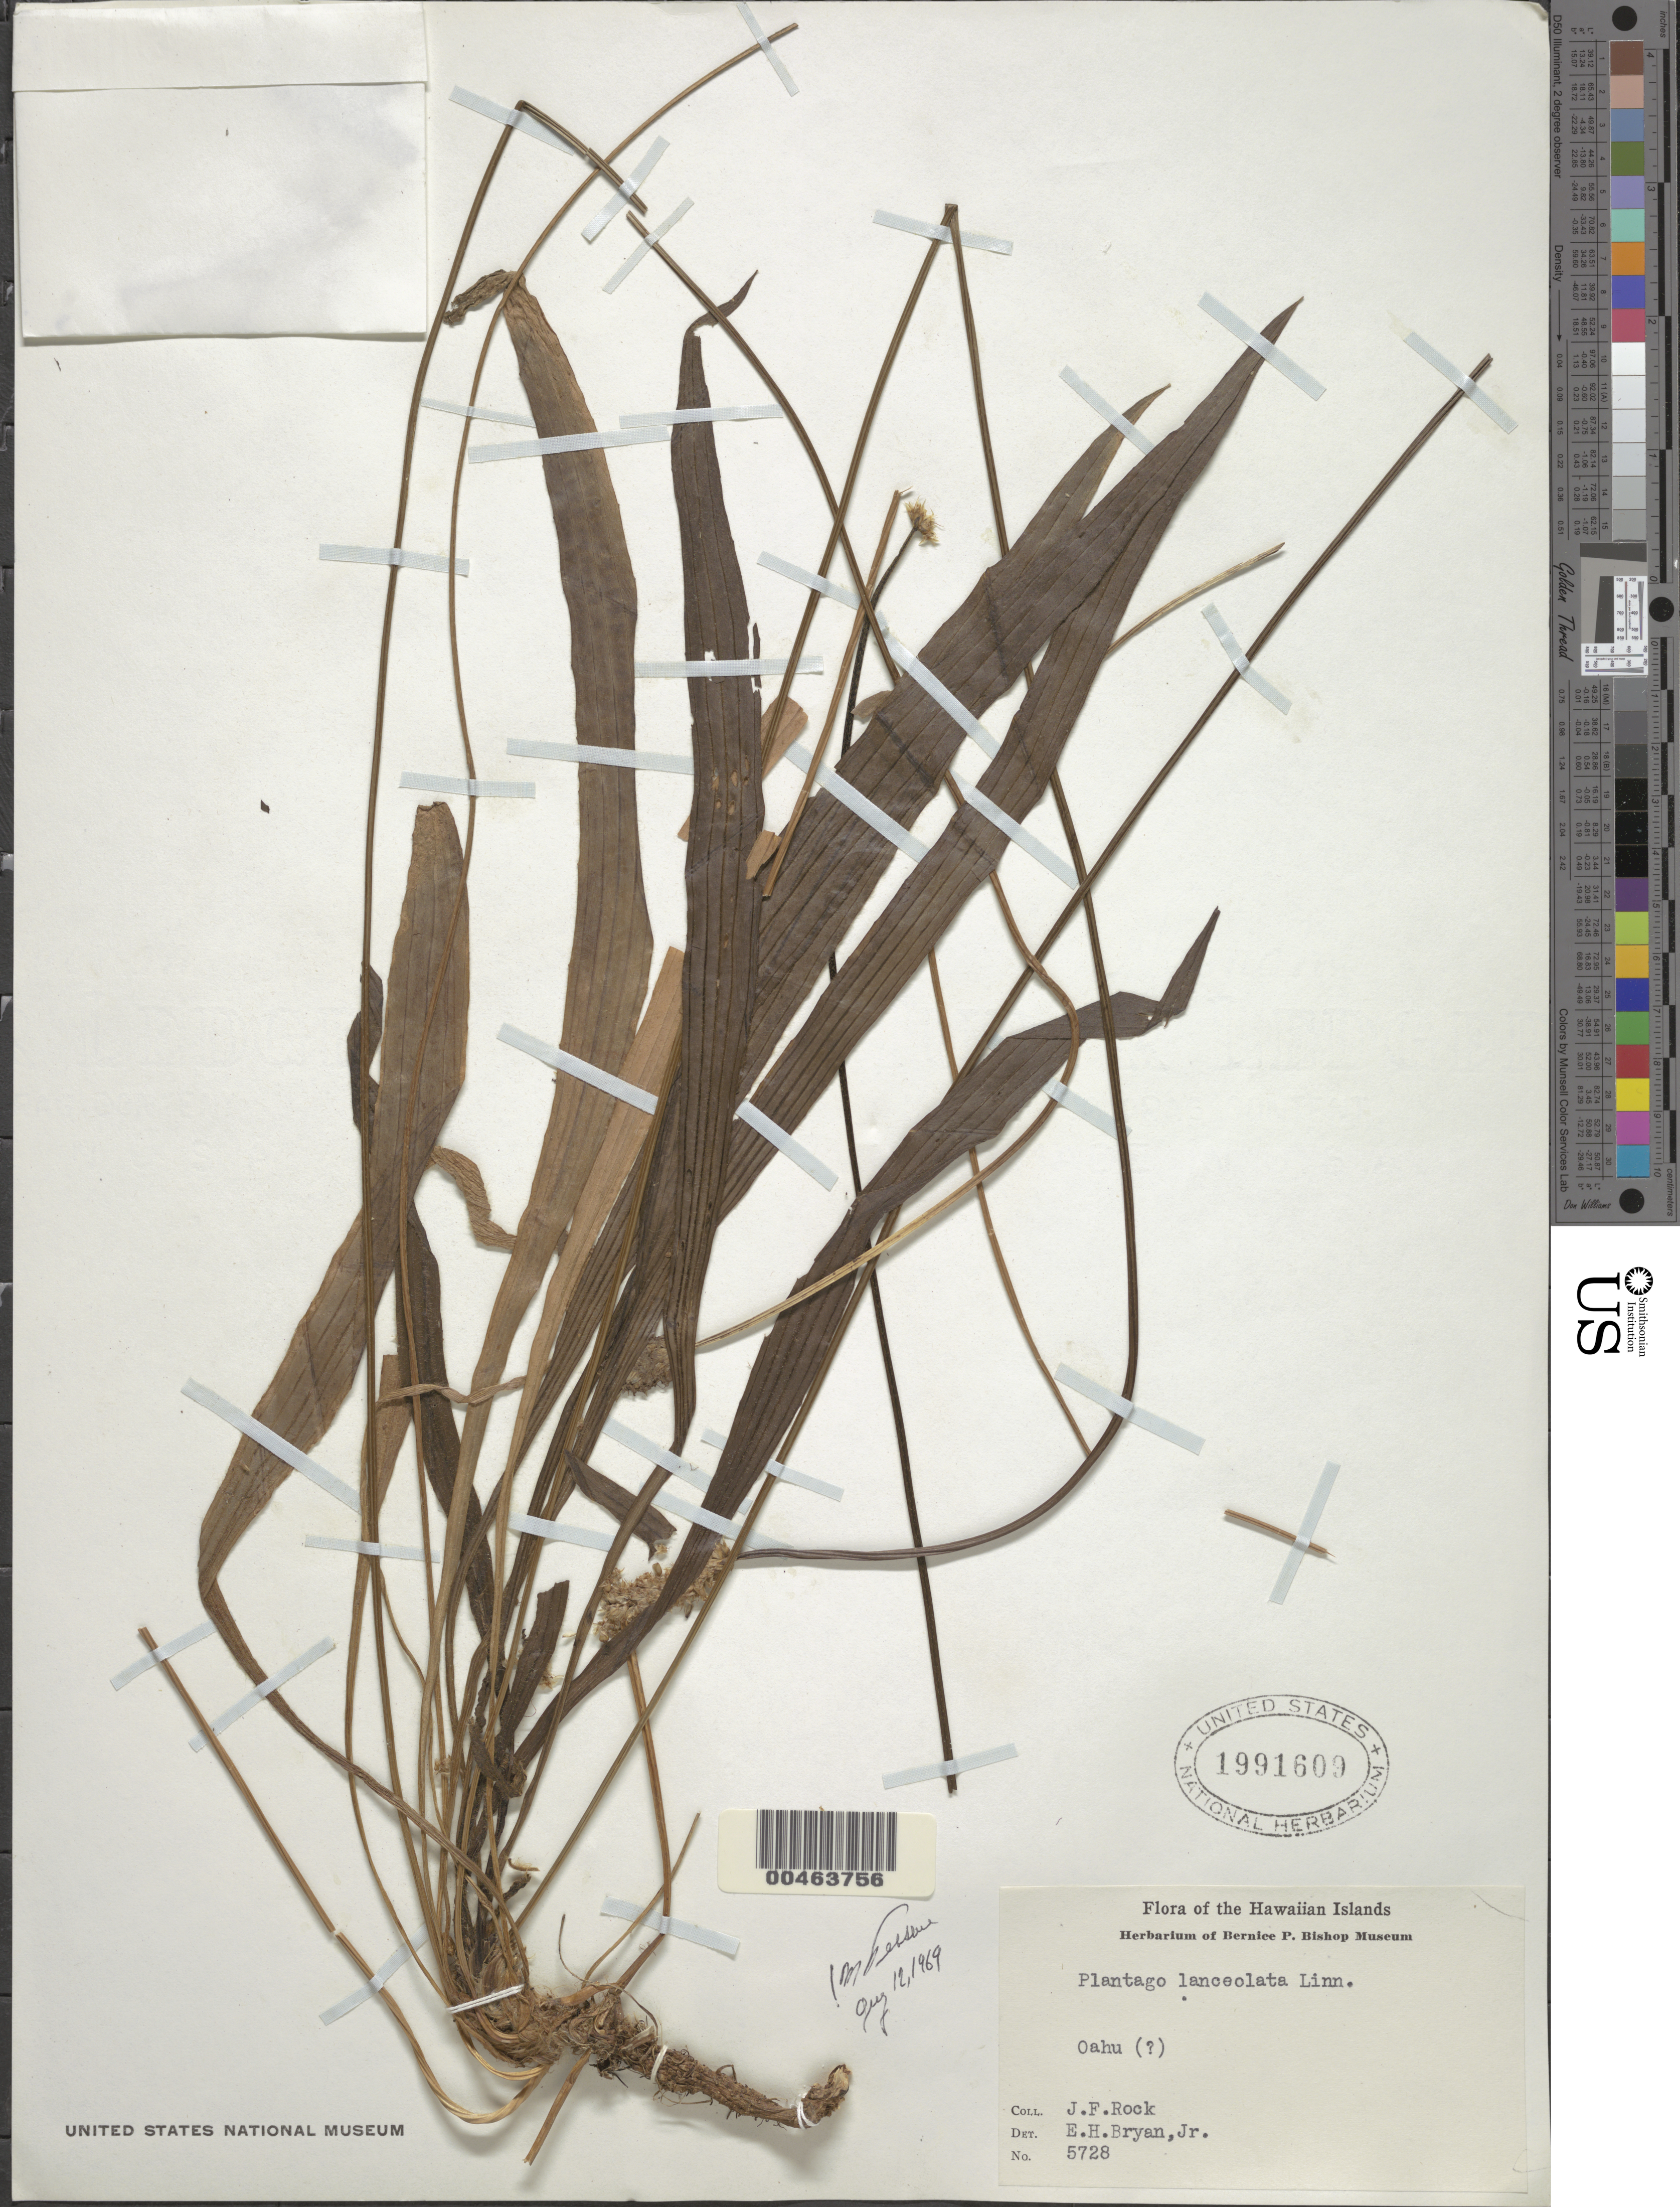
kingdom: Plantae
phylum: Tracheophyta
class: Magnoliopsida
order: Lamiales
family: Plantaginaceae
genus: Plantago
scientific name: Plantago lanceolata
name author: L.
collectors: J. F. Rock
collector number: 5728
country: United States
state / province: Hawaii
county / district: Honolulu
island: Oahu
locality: Oahu (?)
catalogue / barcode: US 1991609